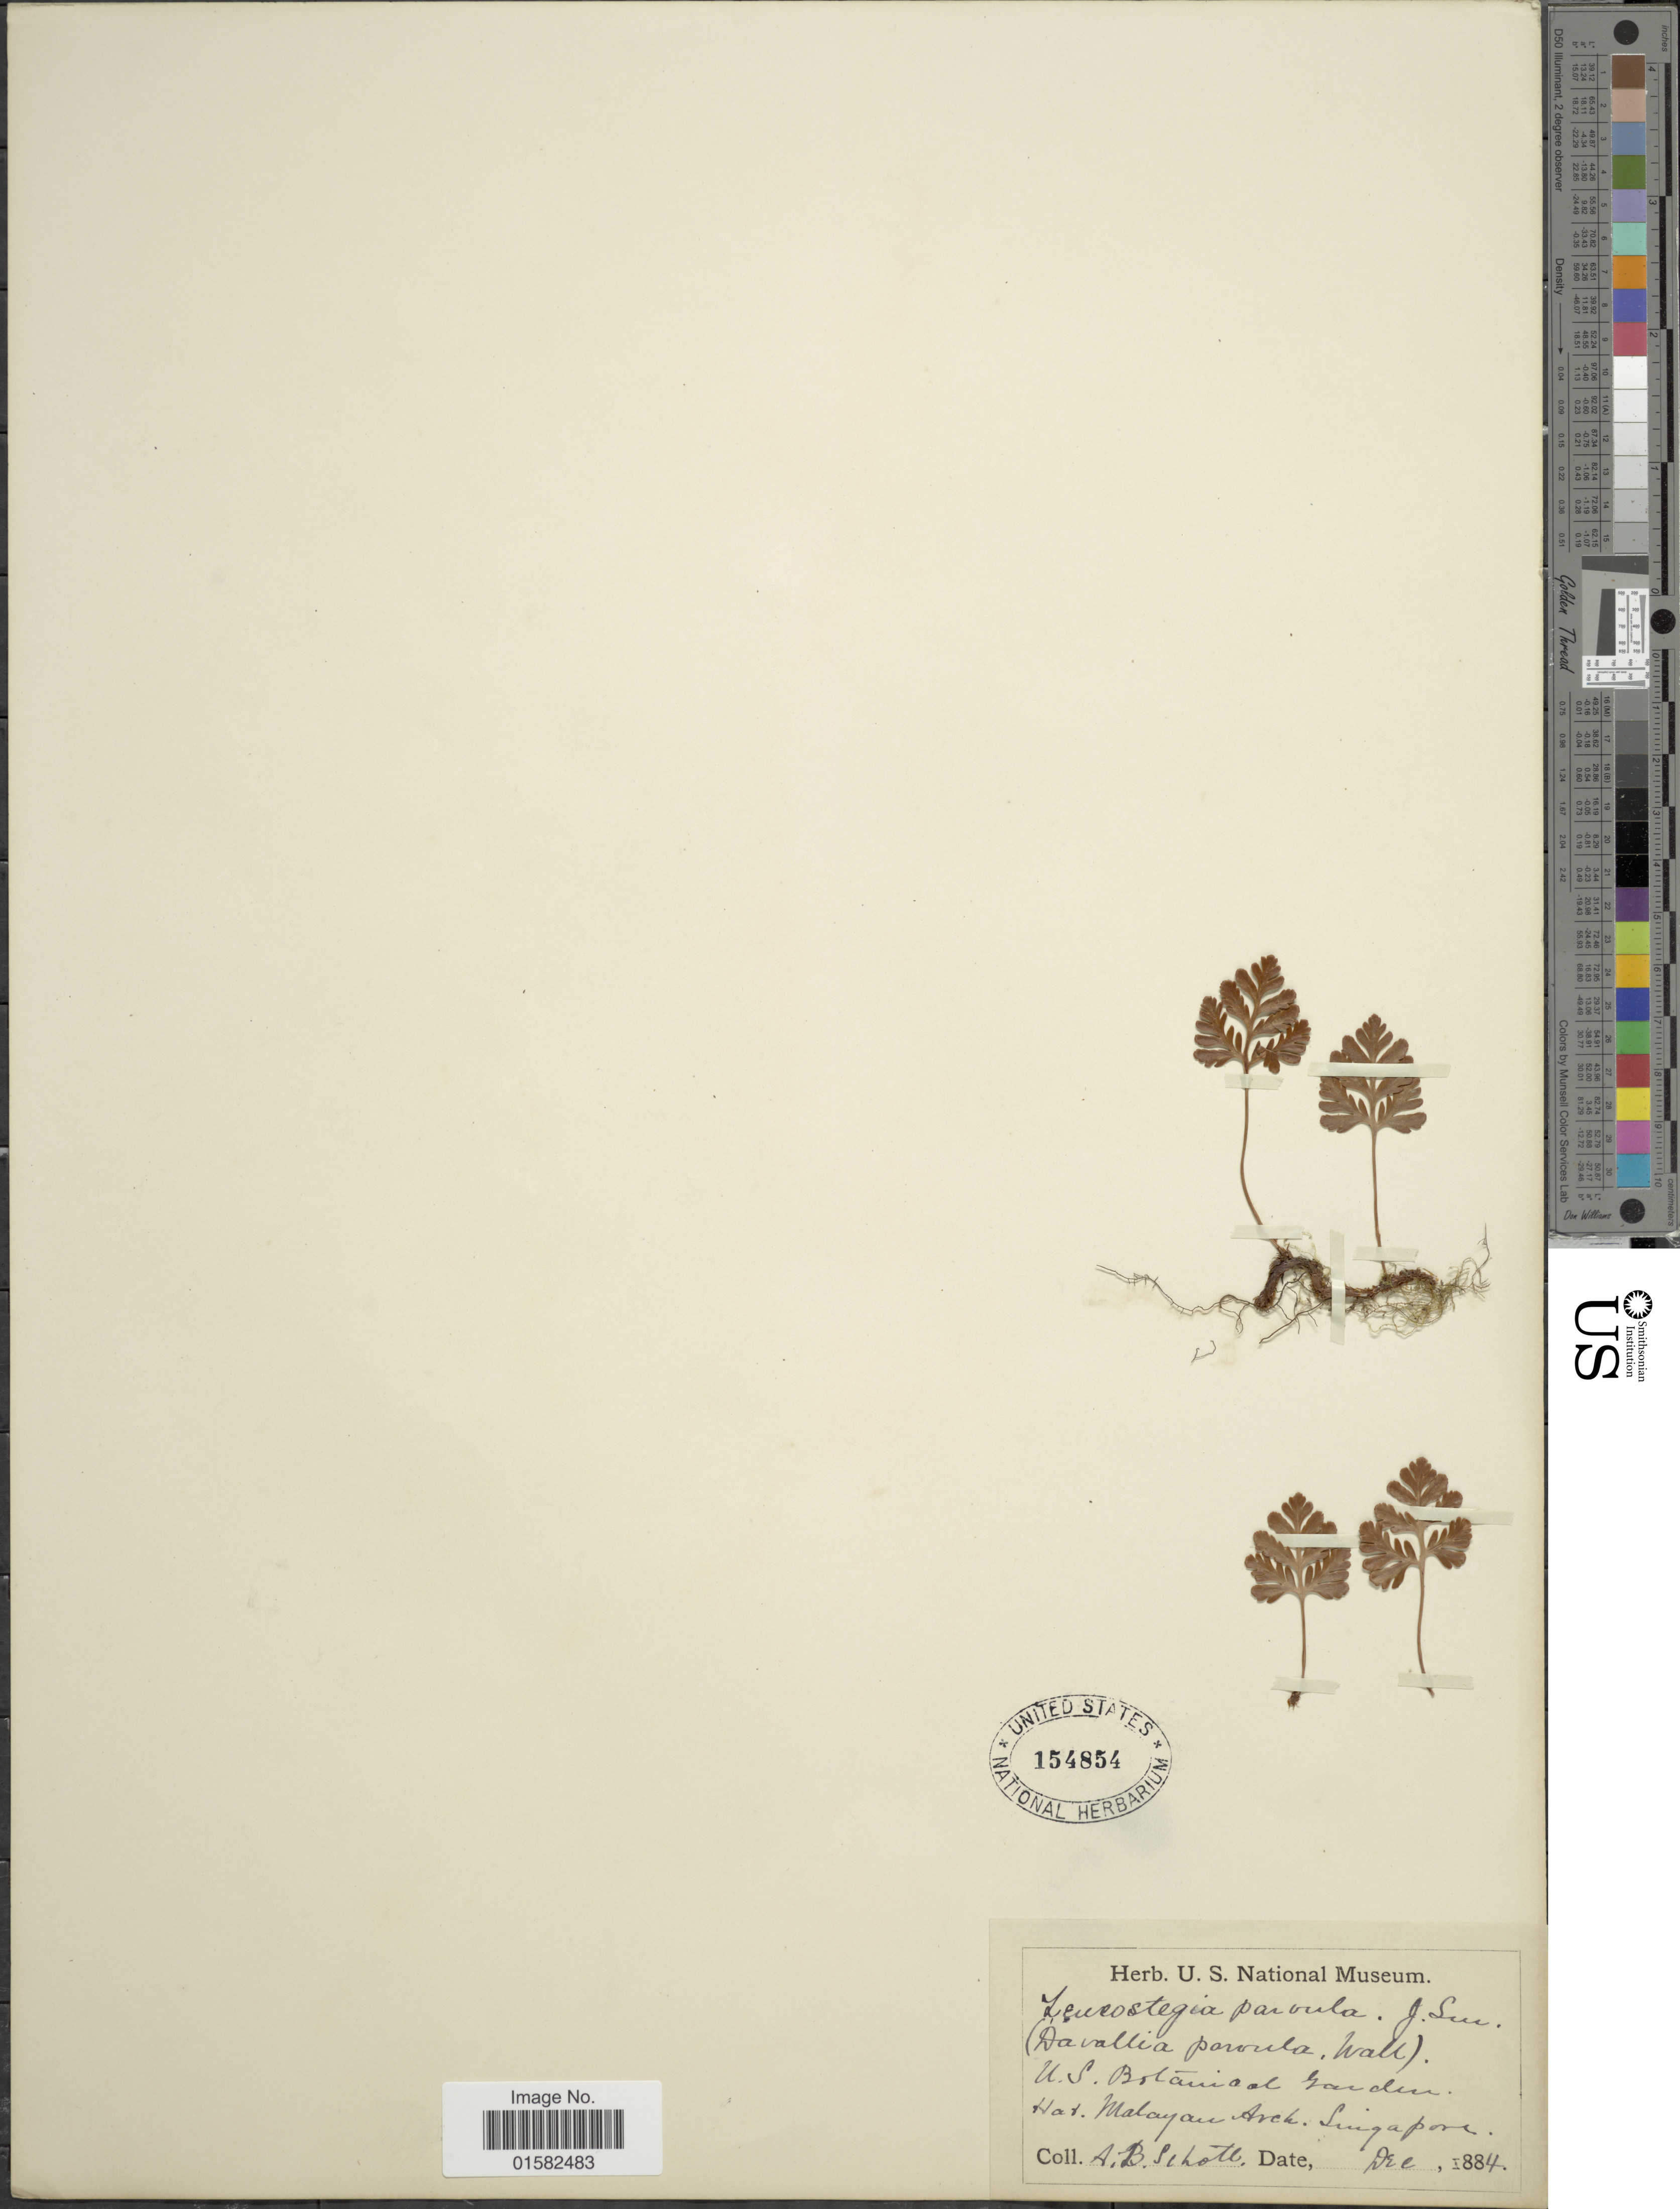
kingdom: Plantae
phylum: Tracheophyta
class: Polypodiopsida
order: Polypodiales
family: Davalliaceae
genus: Humata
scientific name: Humata parvula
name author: (Wall. ex Hook. & Grev.) Mett.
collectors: A. L. Schott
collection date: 1884-12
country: Singapore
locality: U. S. Botanical Garden, Malayan Arck Singapore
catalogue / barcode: US 154854